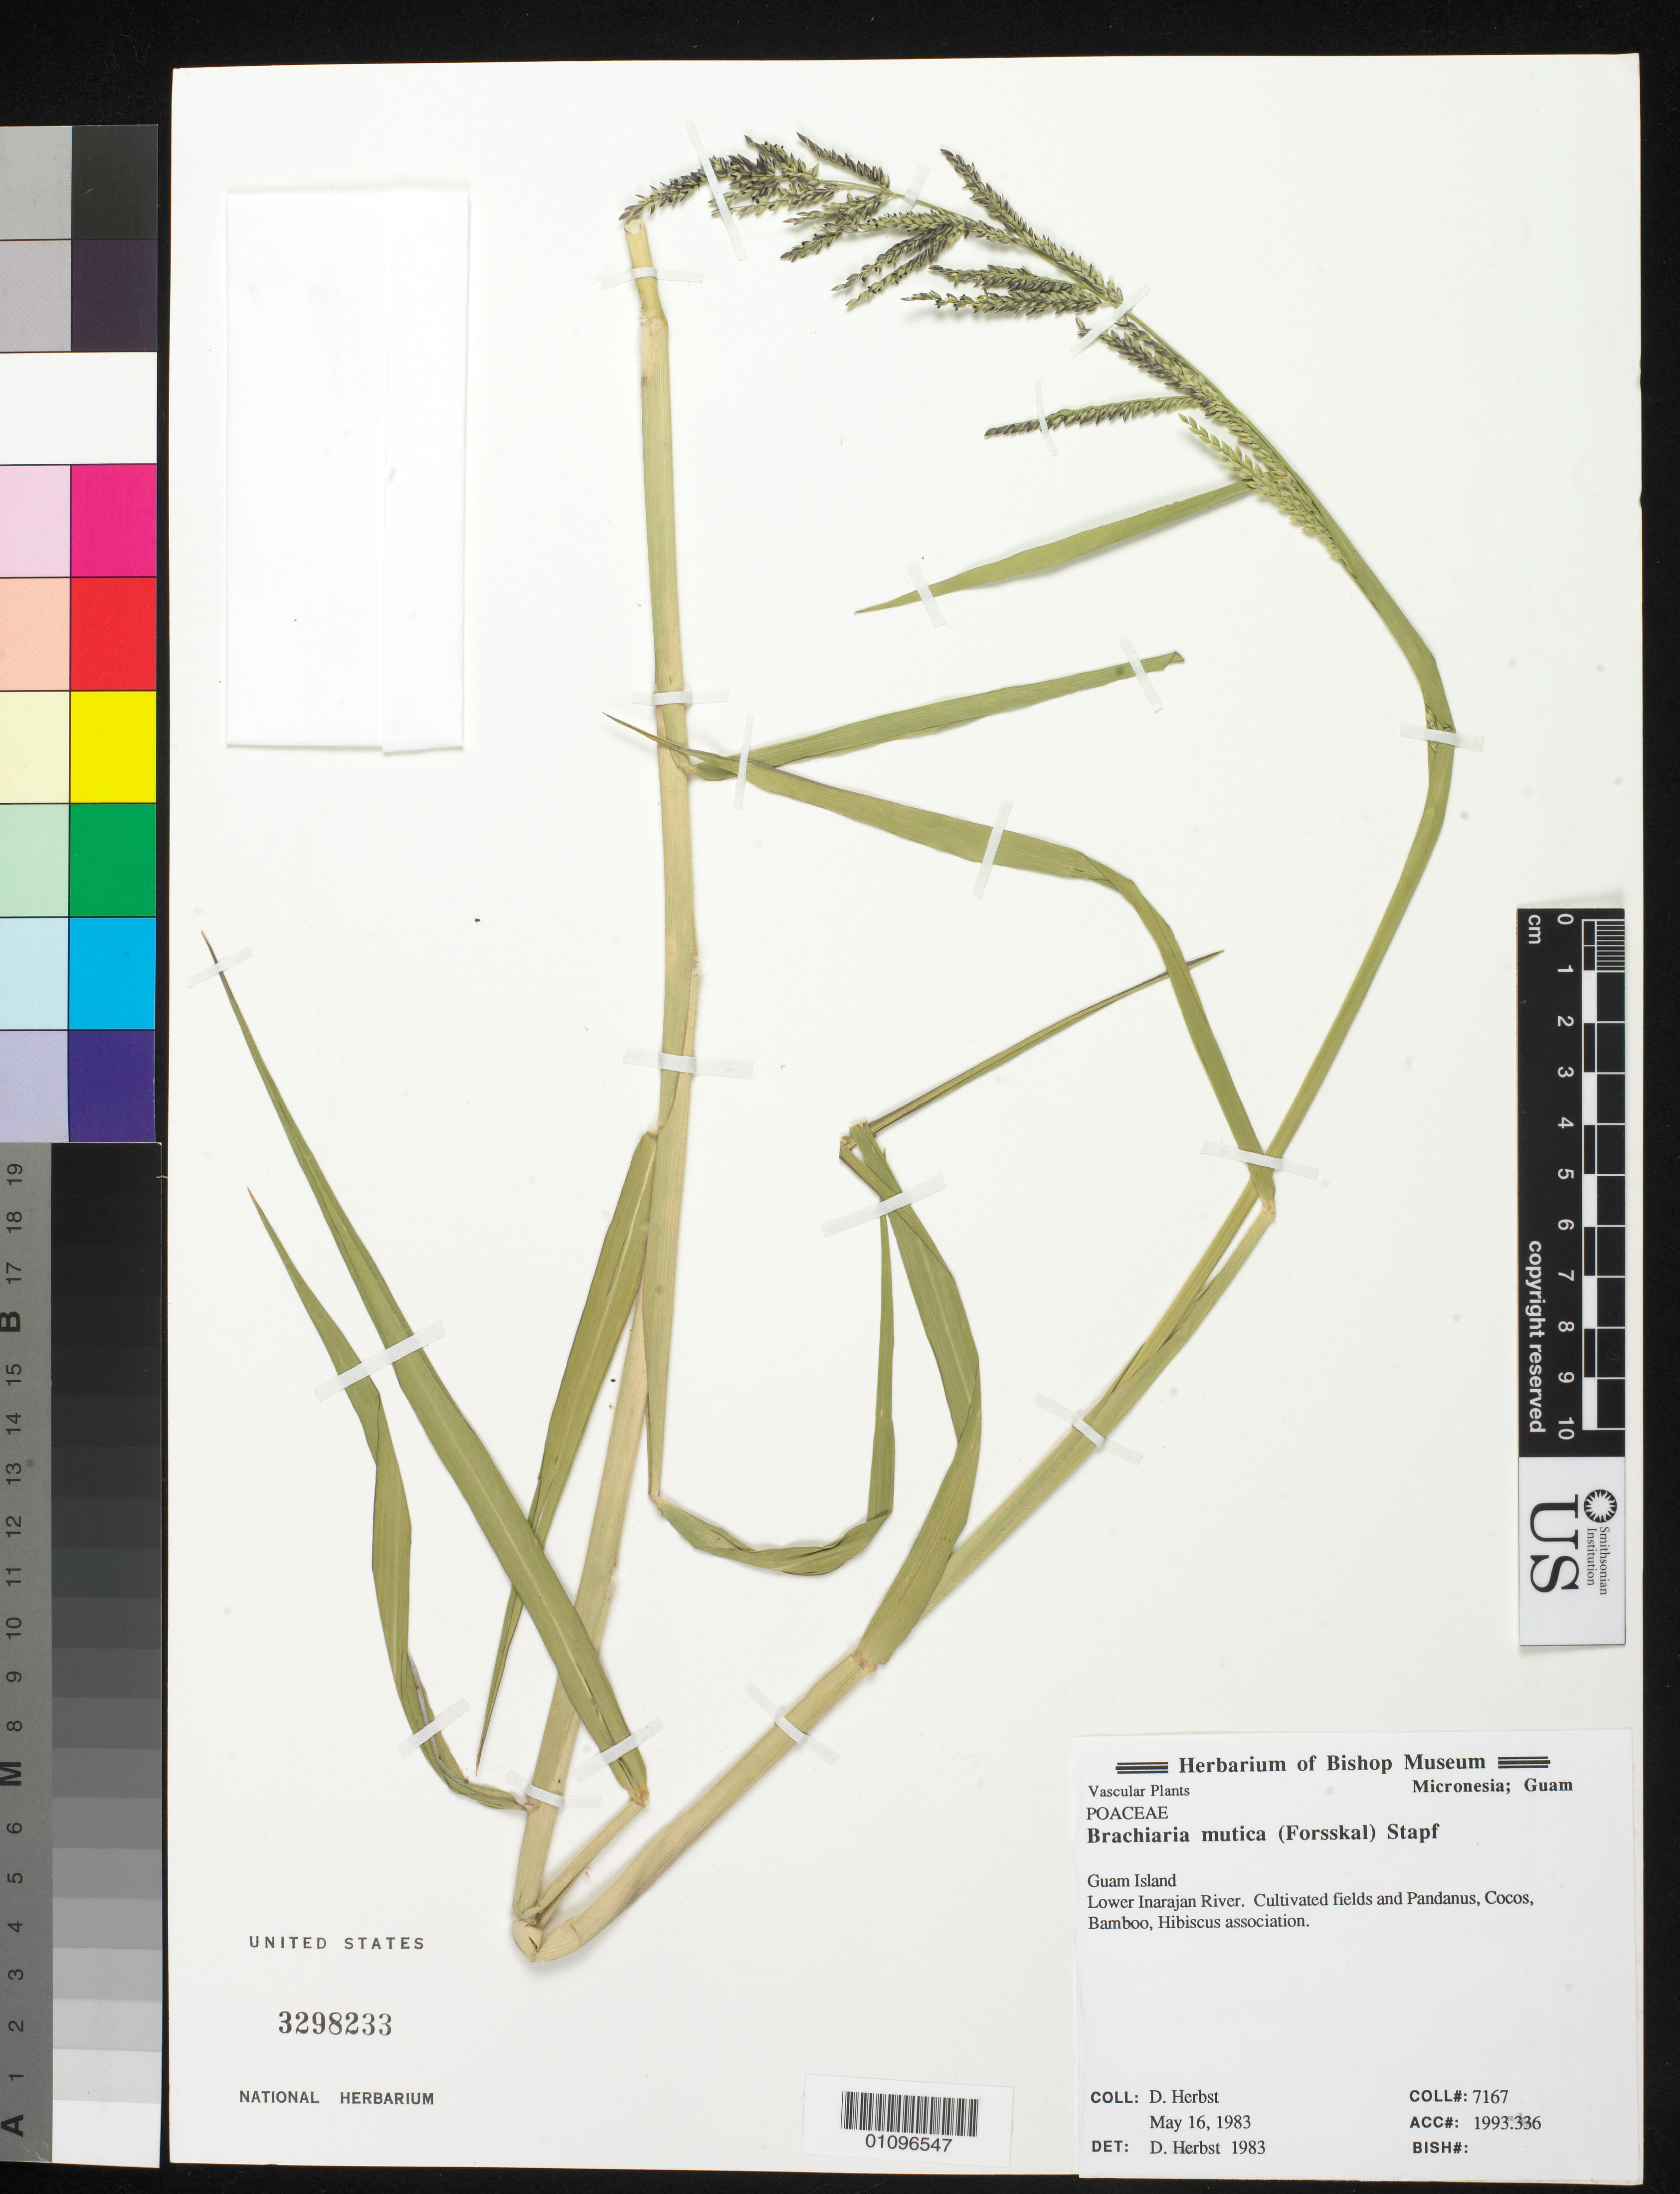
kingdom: Plantae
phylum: Tracheophyta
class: Liliopsida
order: Poales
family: Poaceae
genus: Brachiaria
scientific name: Brachiaria mutica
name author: (Forssk.) Stapf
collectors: D. R. Herbst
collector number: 7167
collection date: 1983-05-16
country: Guam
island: Guam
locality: Lower Inarajan River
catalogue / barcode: US 3298233